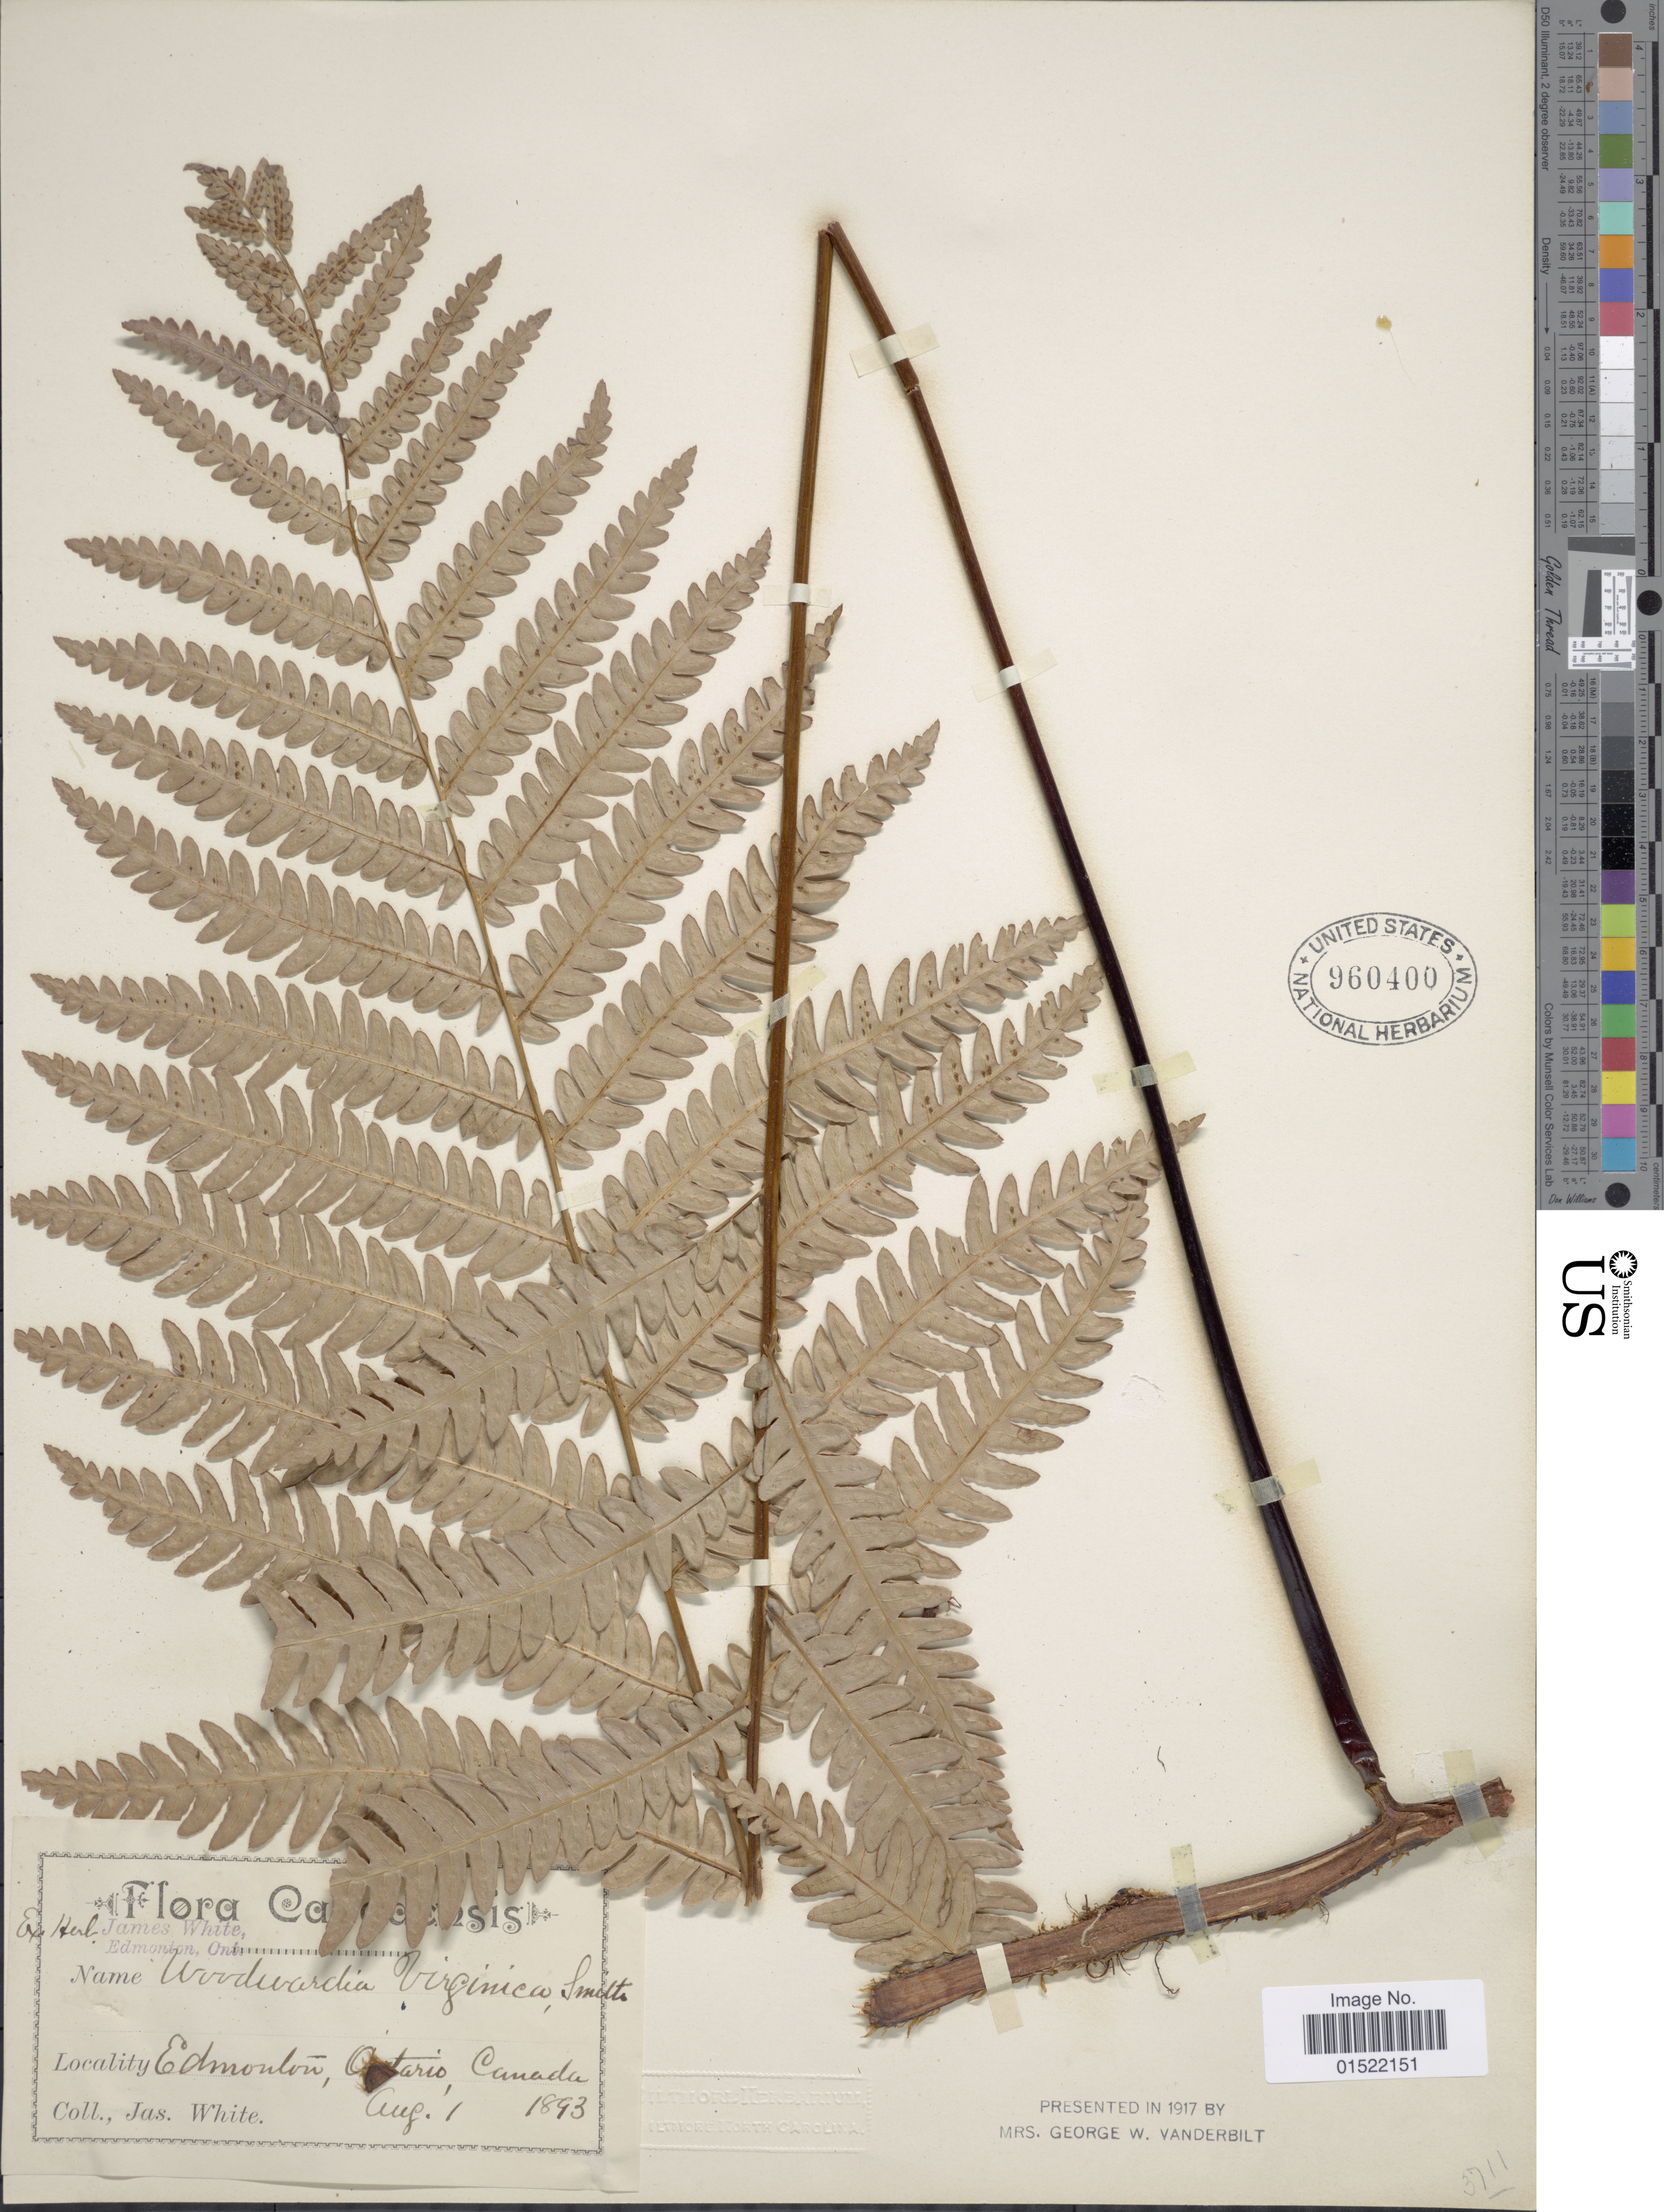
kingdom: Plantae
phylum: Tracheophyta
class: Polypodiopsida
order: Polypodiales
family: Blechnaceae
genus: Woodwardia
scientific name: Woodwardia virginica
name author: (L.) R.M. Sm.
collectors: J. White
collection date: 1893-08-01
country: Canada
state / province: Ontario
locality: Edmonton, Ontario, Canada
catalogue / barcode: US 960400